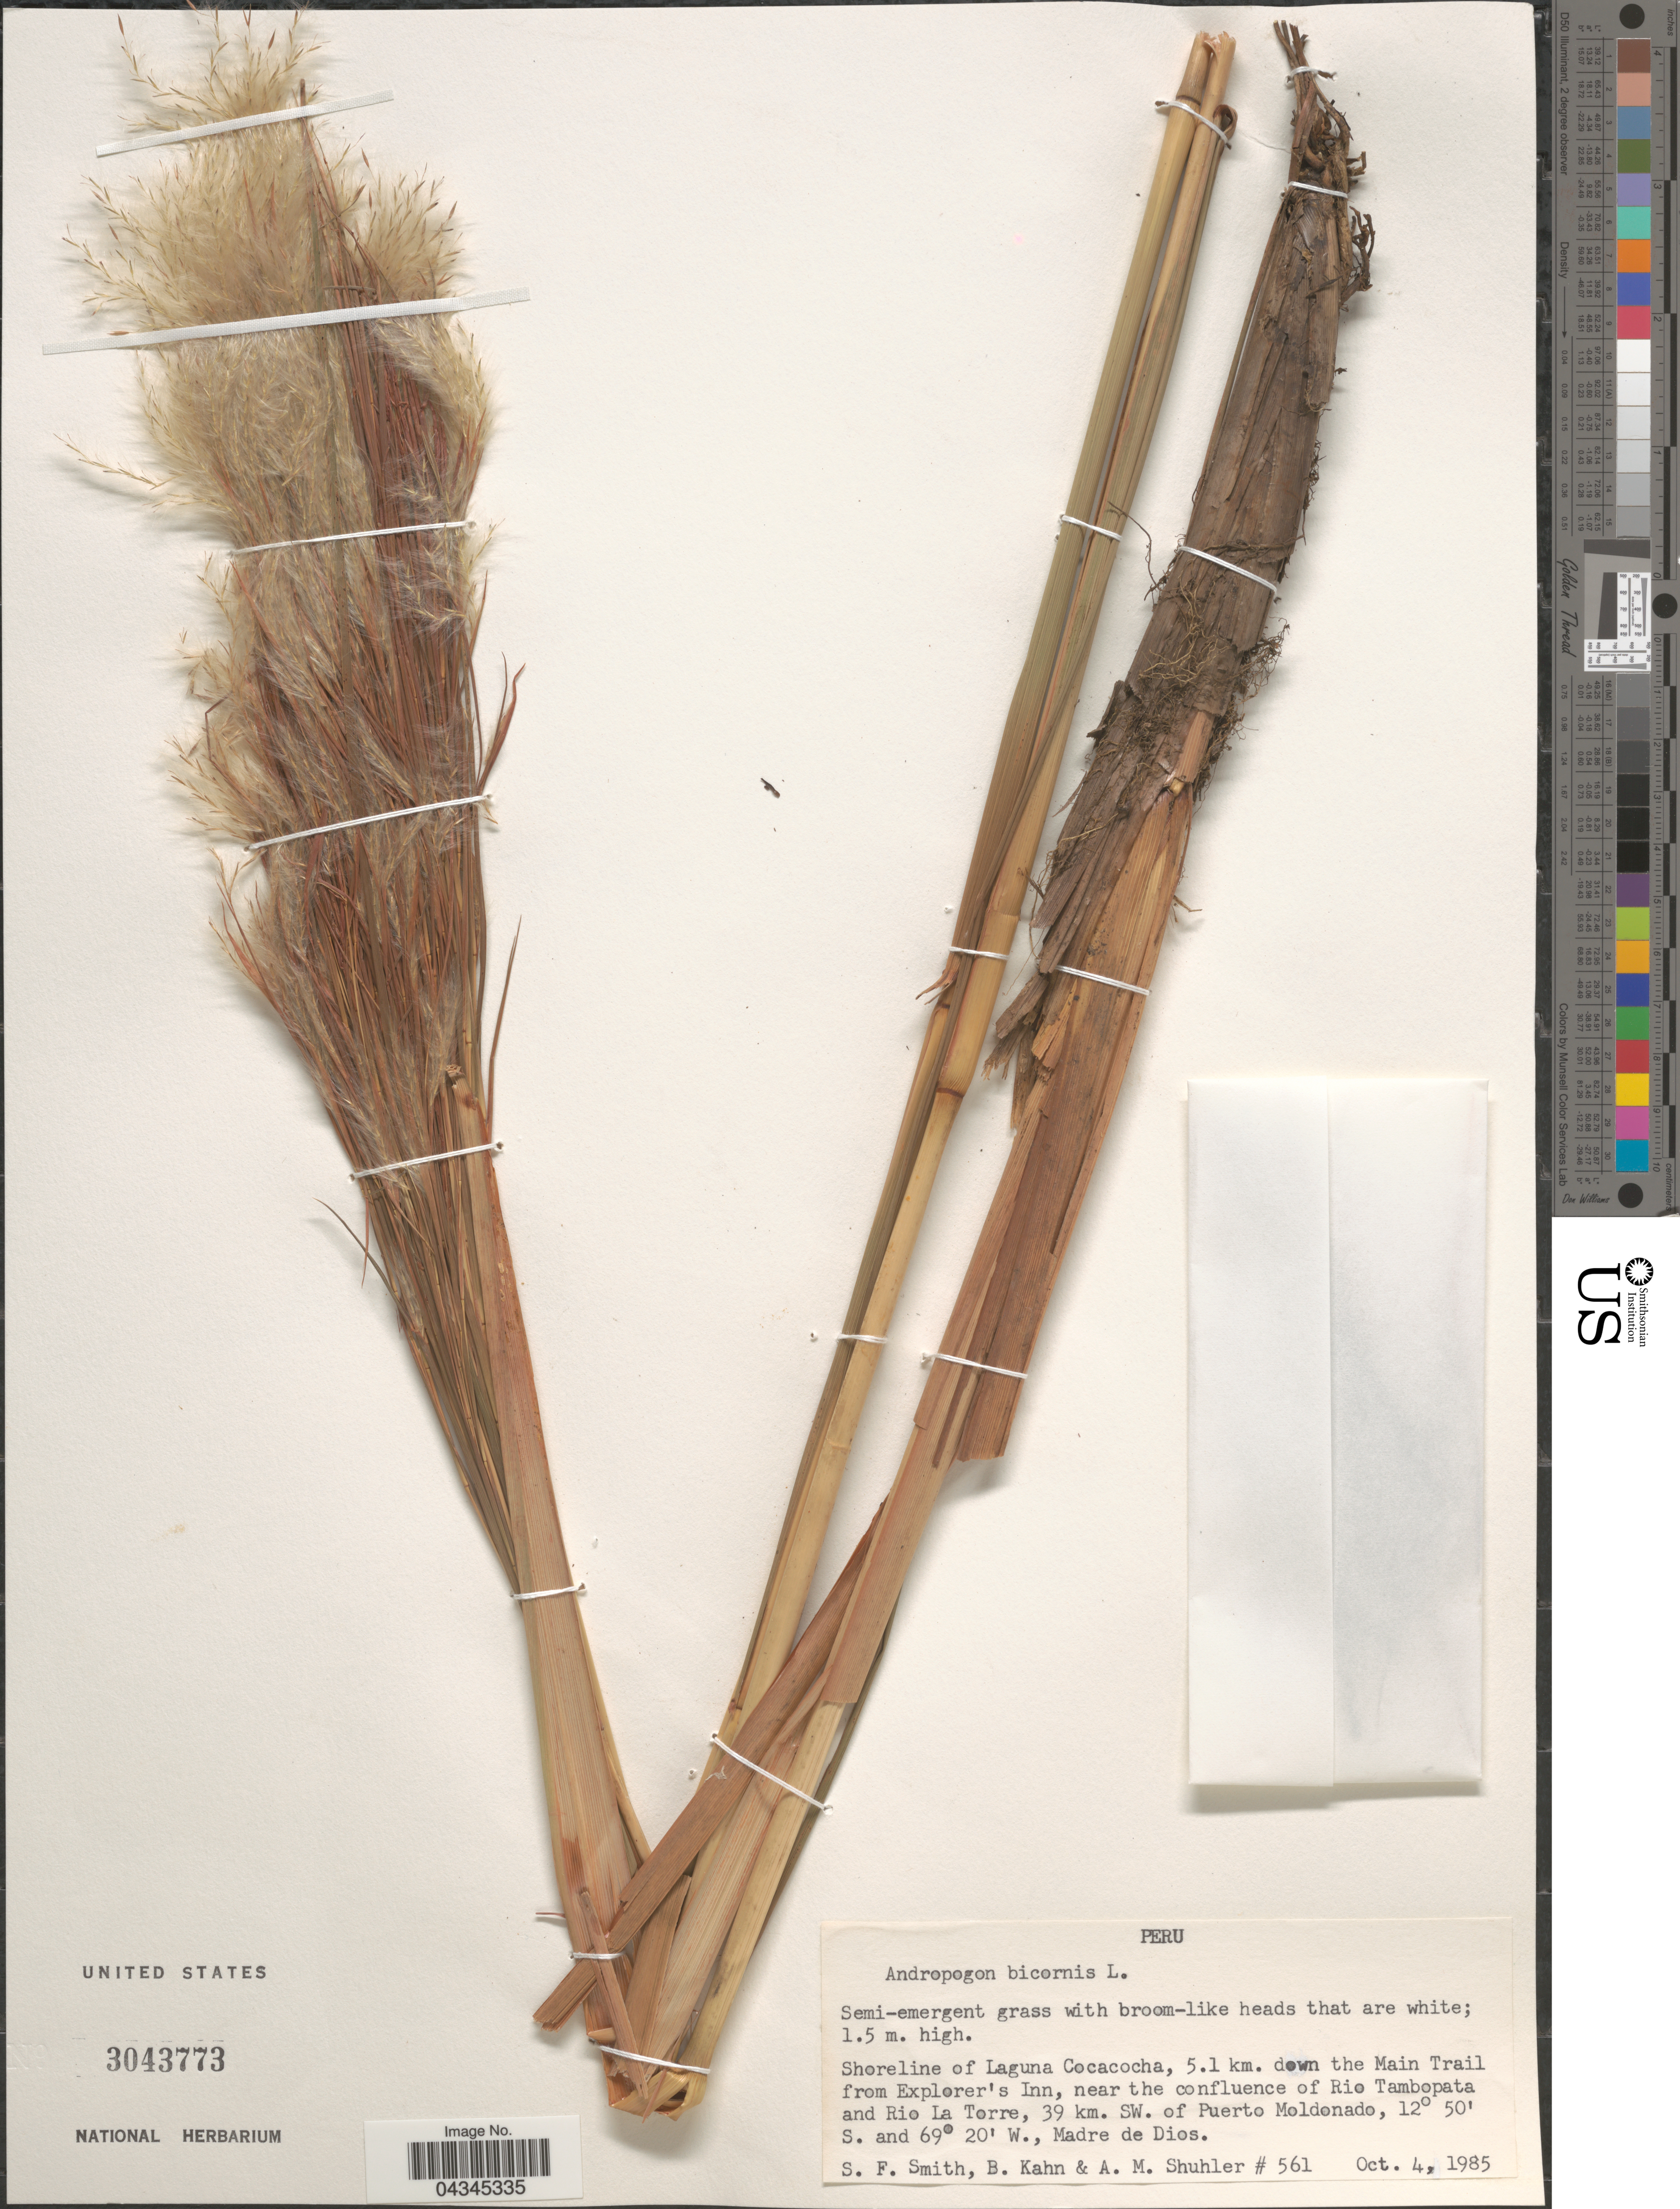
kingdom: Plantae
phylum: Tracheophyta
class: Liliopsida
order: Poales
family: Poaceae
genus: Andropogon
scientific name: Andropogon bicornis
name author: L.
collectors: S.F. Smith, B. Kahn & A. Shuhler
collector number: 561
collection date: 1985-10-04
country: Peru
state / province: Madre de Dios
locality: Shoreline of Laguna Cocacocha, 5.1 km. down the Main Trail from Explorer's Inn, near the confluence of Rio Tambopata and Rio La Torre, 39 km. SW. of Puerto Moldonado.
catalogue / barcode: US 3043773